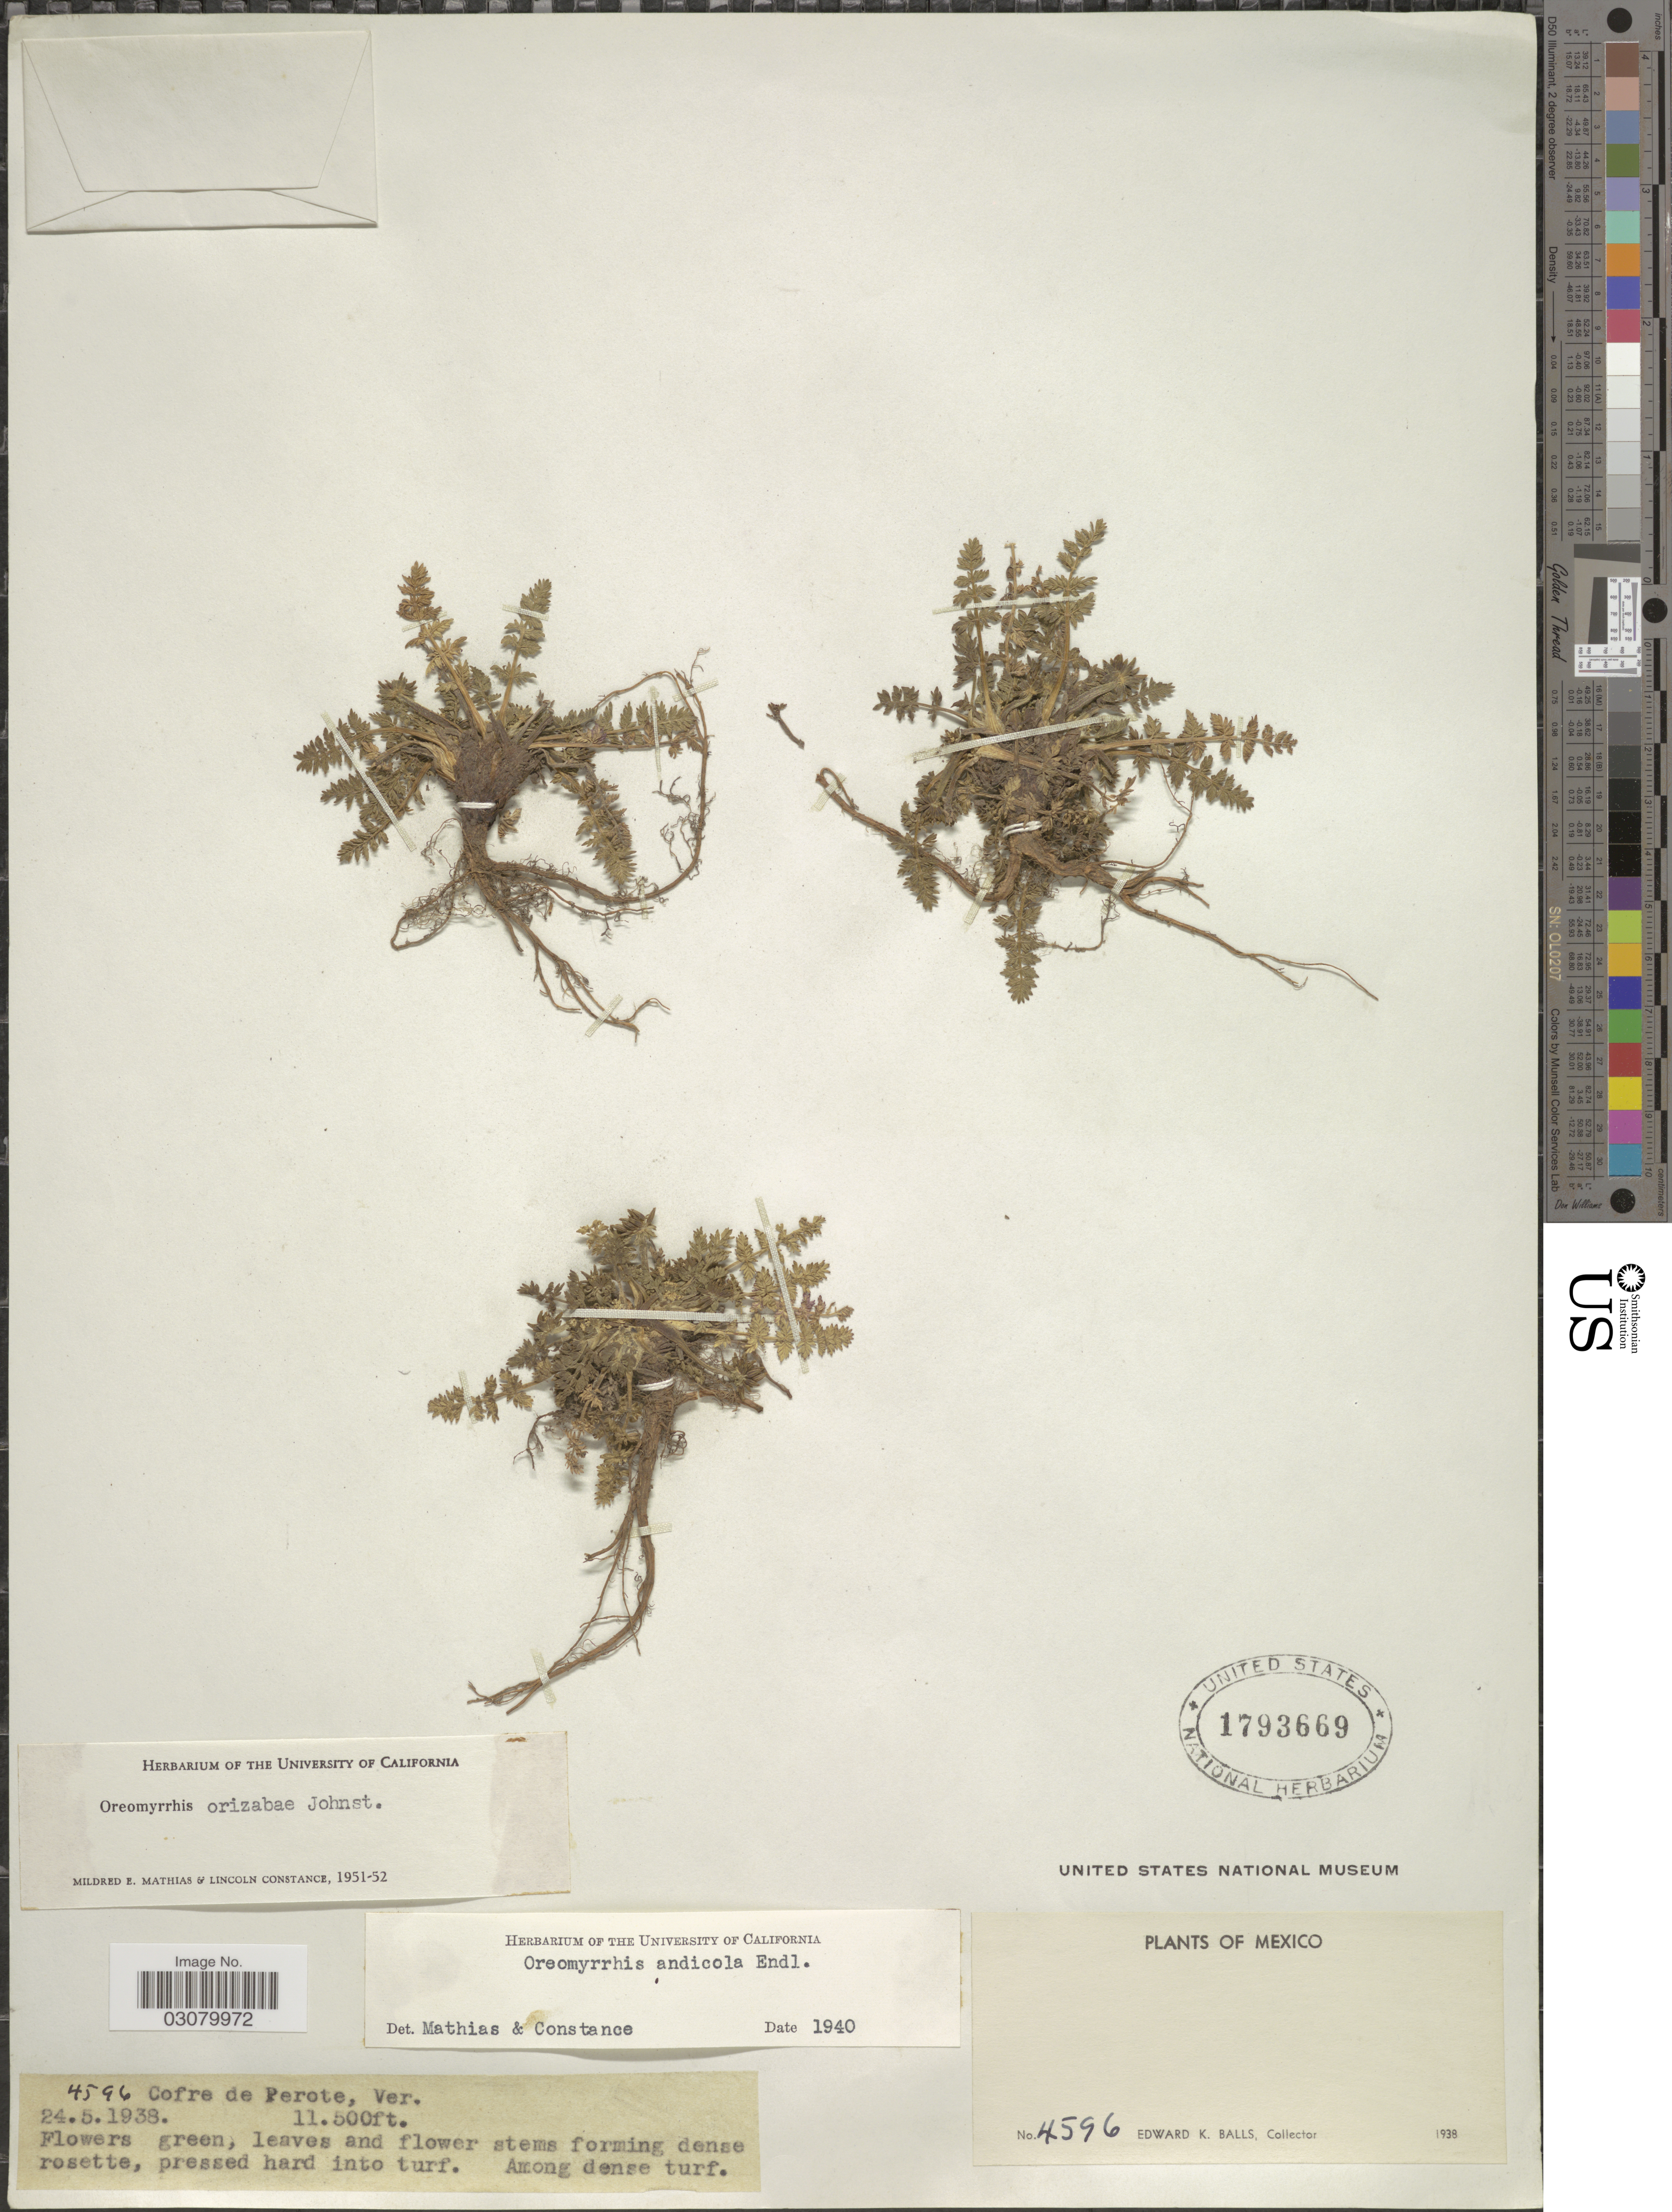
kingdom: Plantae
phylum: Tracheophyta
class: Magnoliopsida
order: Apiales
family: Apiaceae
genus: Oreomyrrhis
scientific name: Oreomyrrhis orizabae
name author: I.M. Johnst.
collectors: E. K. Balls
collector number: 4596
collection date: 1938-05-24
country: Mexico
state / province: Veracruz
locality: Cofre de Perote, Ver.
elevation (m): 3505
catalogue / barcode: US 1793669